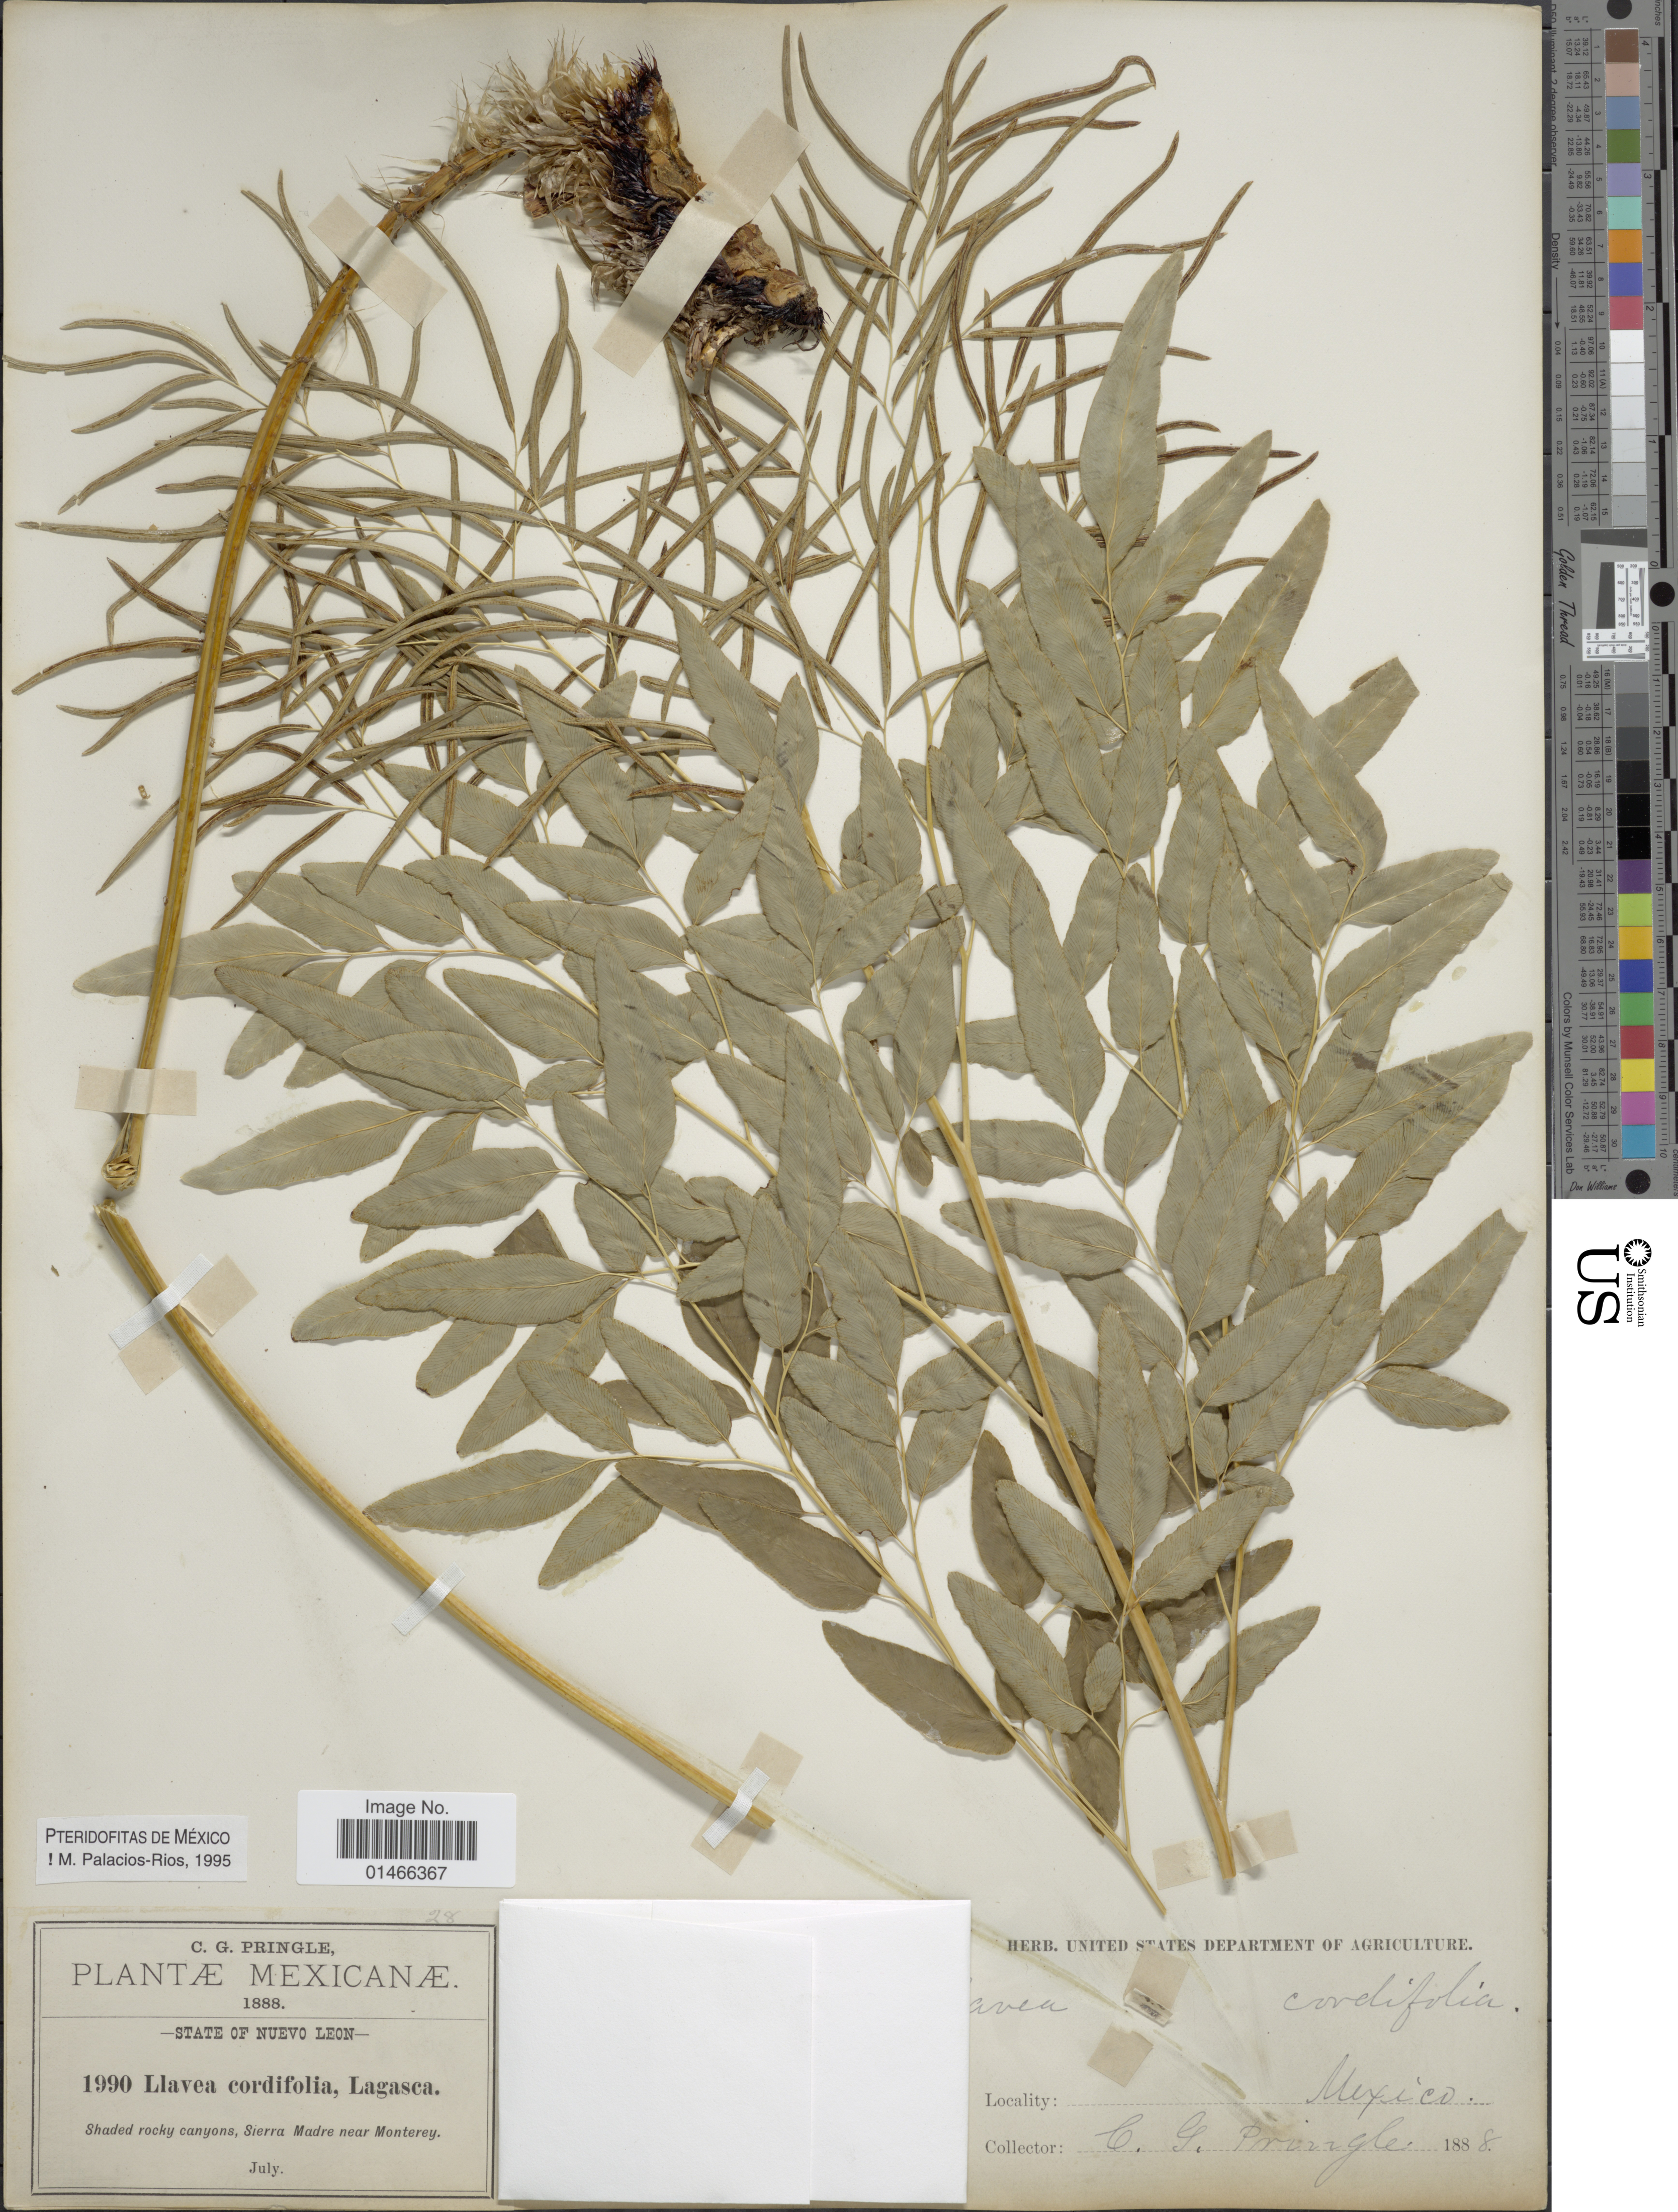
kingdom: Plantae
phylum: Tracheophyta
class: Polypodiopsida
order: Polypodiales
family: Pteridaceae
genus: Llavea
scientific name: Llavea cordifolia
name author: Lag.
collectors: C. G. Pringle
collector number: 1990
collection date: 1888-07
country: Mexico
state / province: Nuevo León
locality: State of Nuevo Leon. Shaded rocky canyons, Sierra Madre near Monterey.